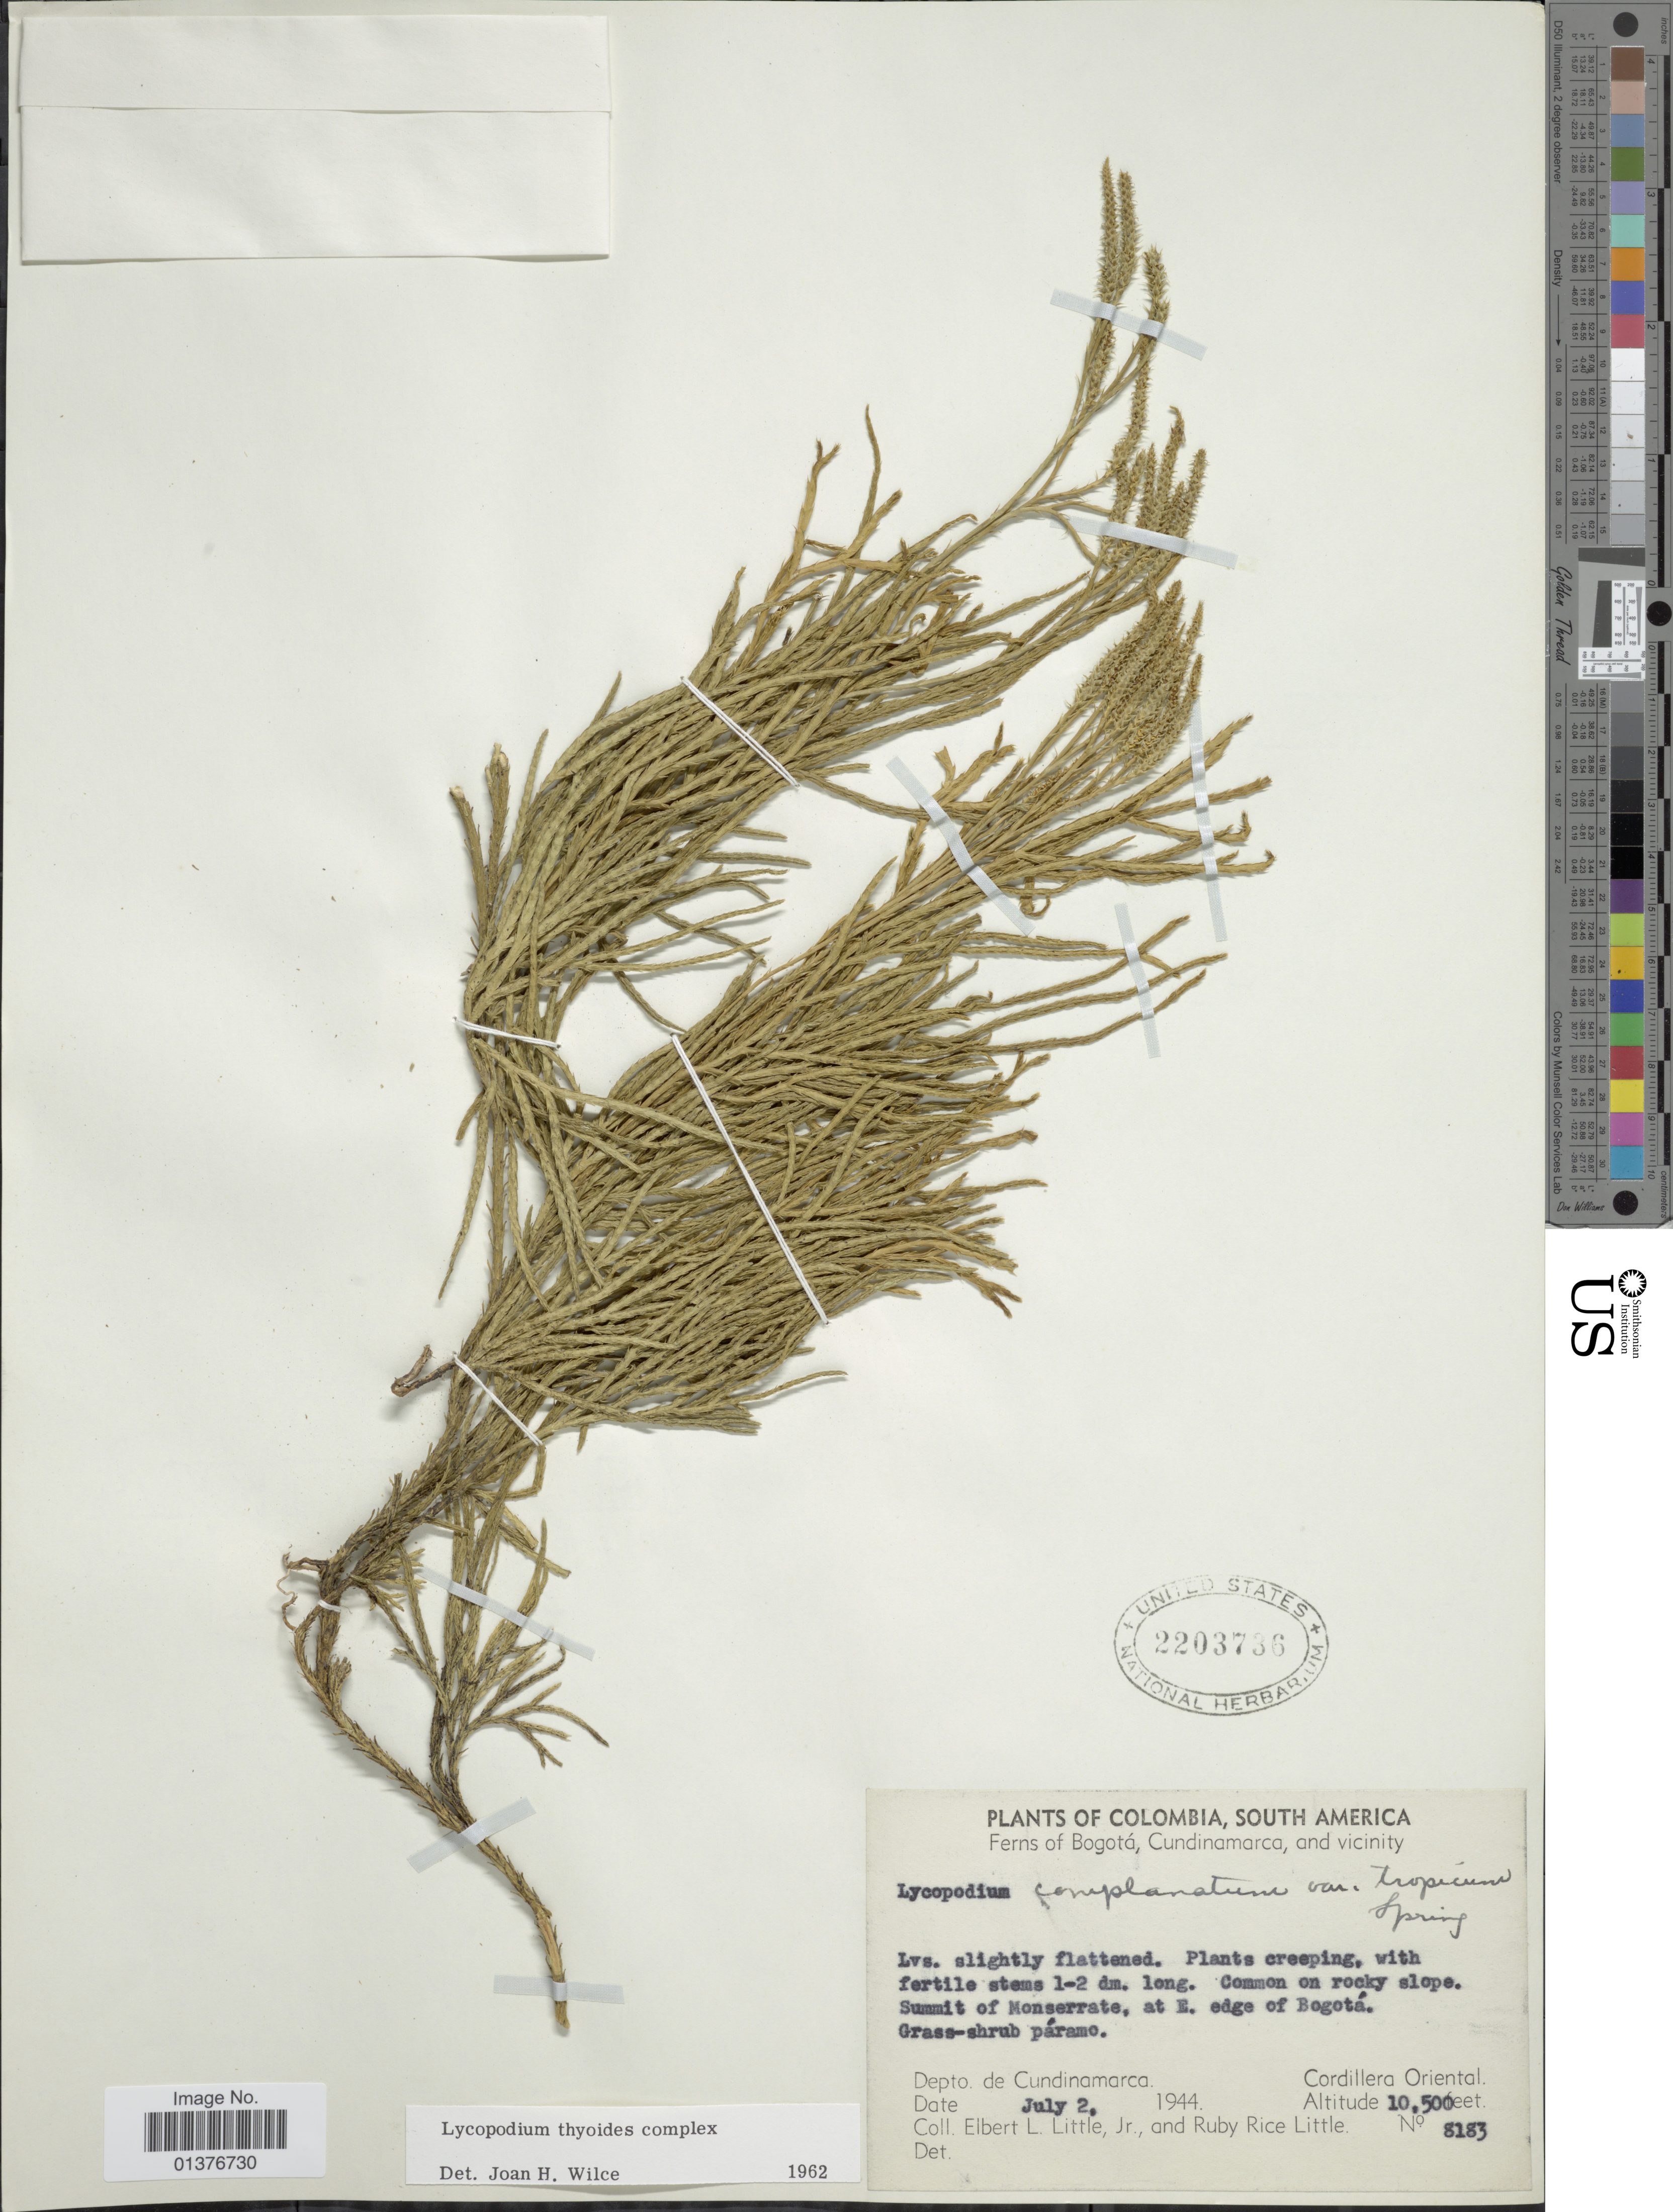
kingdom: Plantae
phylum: Tracheophyta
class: Lycopodiopsida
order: Lycopodiales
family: Lycopodiaceae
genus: Diphasiastrum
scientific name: Diphasiastrum thyoides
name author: (Humb. & Bonpl. ex Willd.) Holub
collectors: E. L. Little & R. R. Little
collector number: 8183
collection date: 1944-07-02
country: Colombia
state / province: Cundinamarca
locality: Summit of Monserrate, at E. edge of Bogotá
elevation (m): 3200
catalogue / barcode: US 2203736